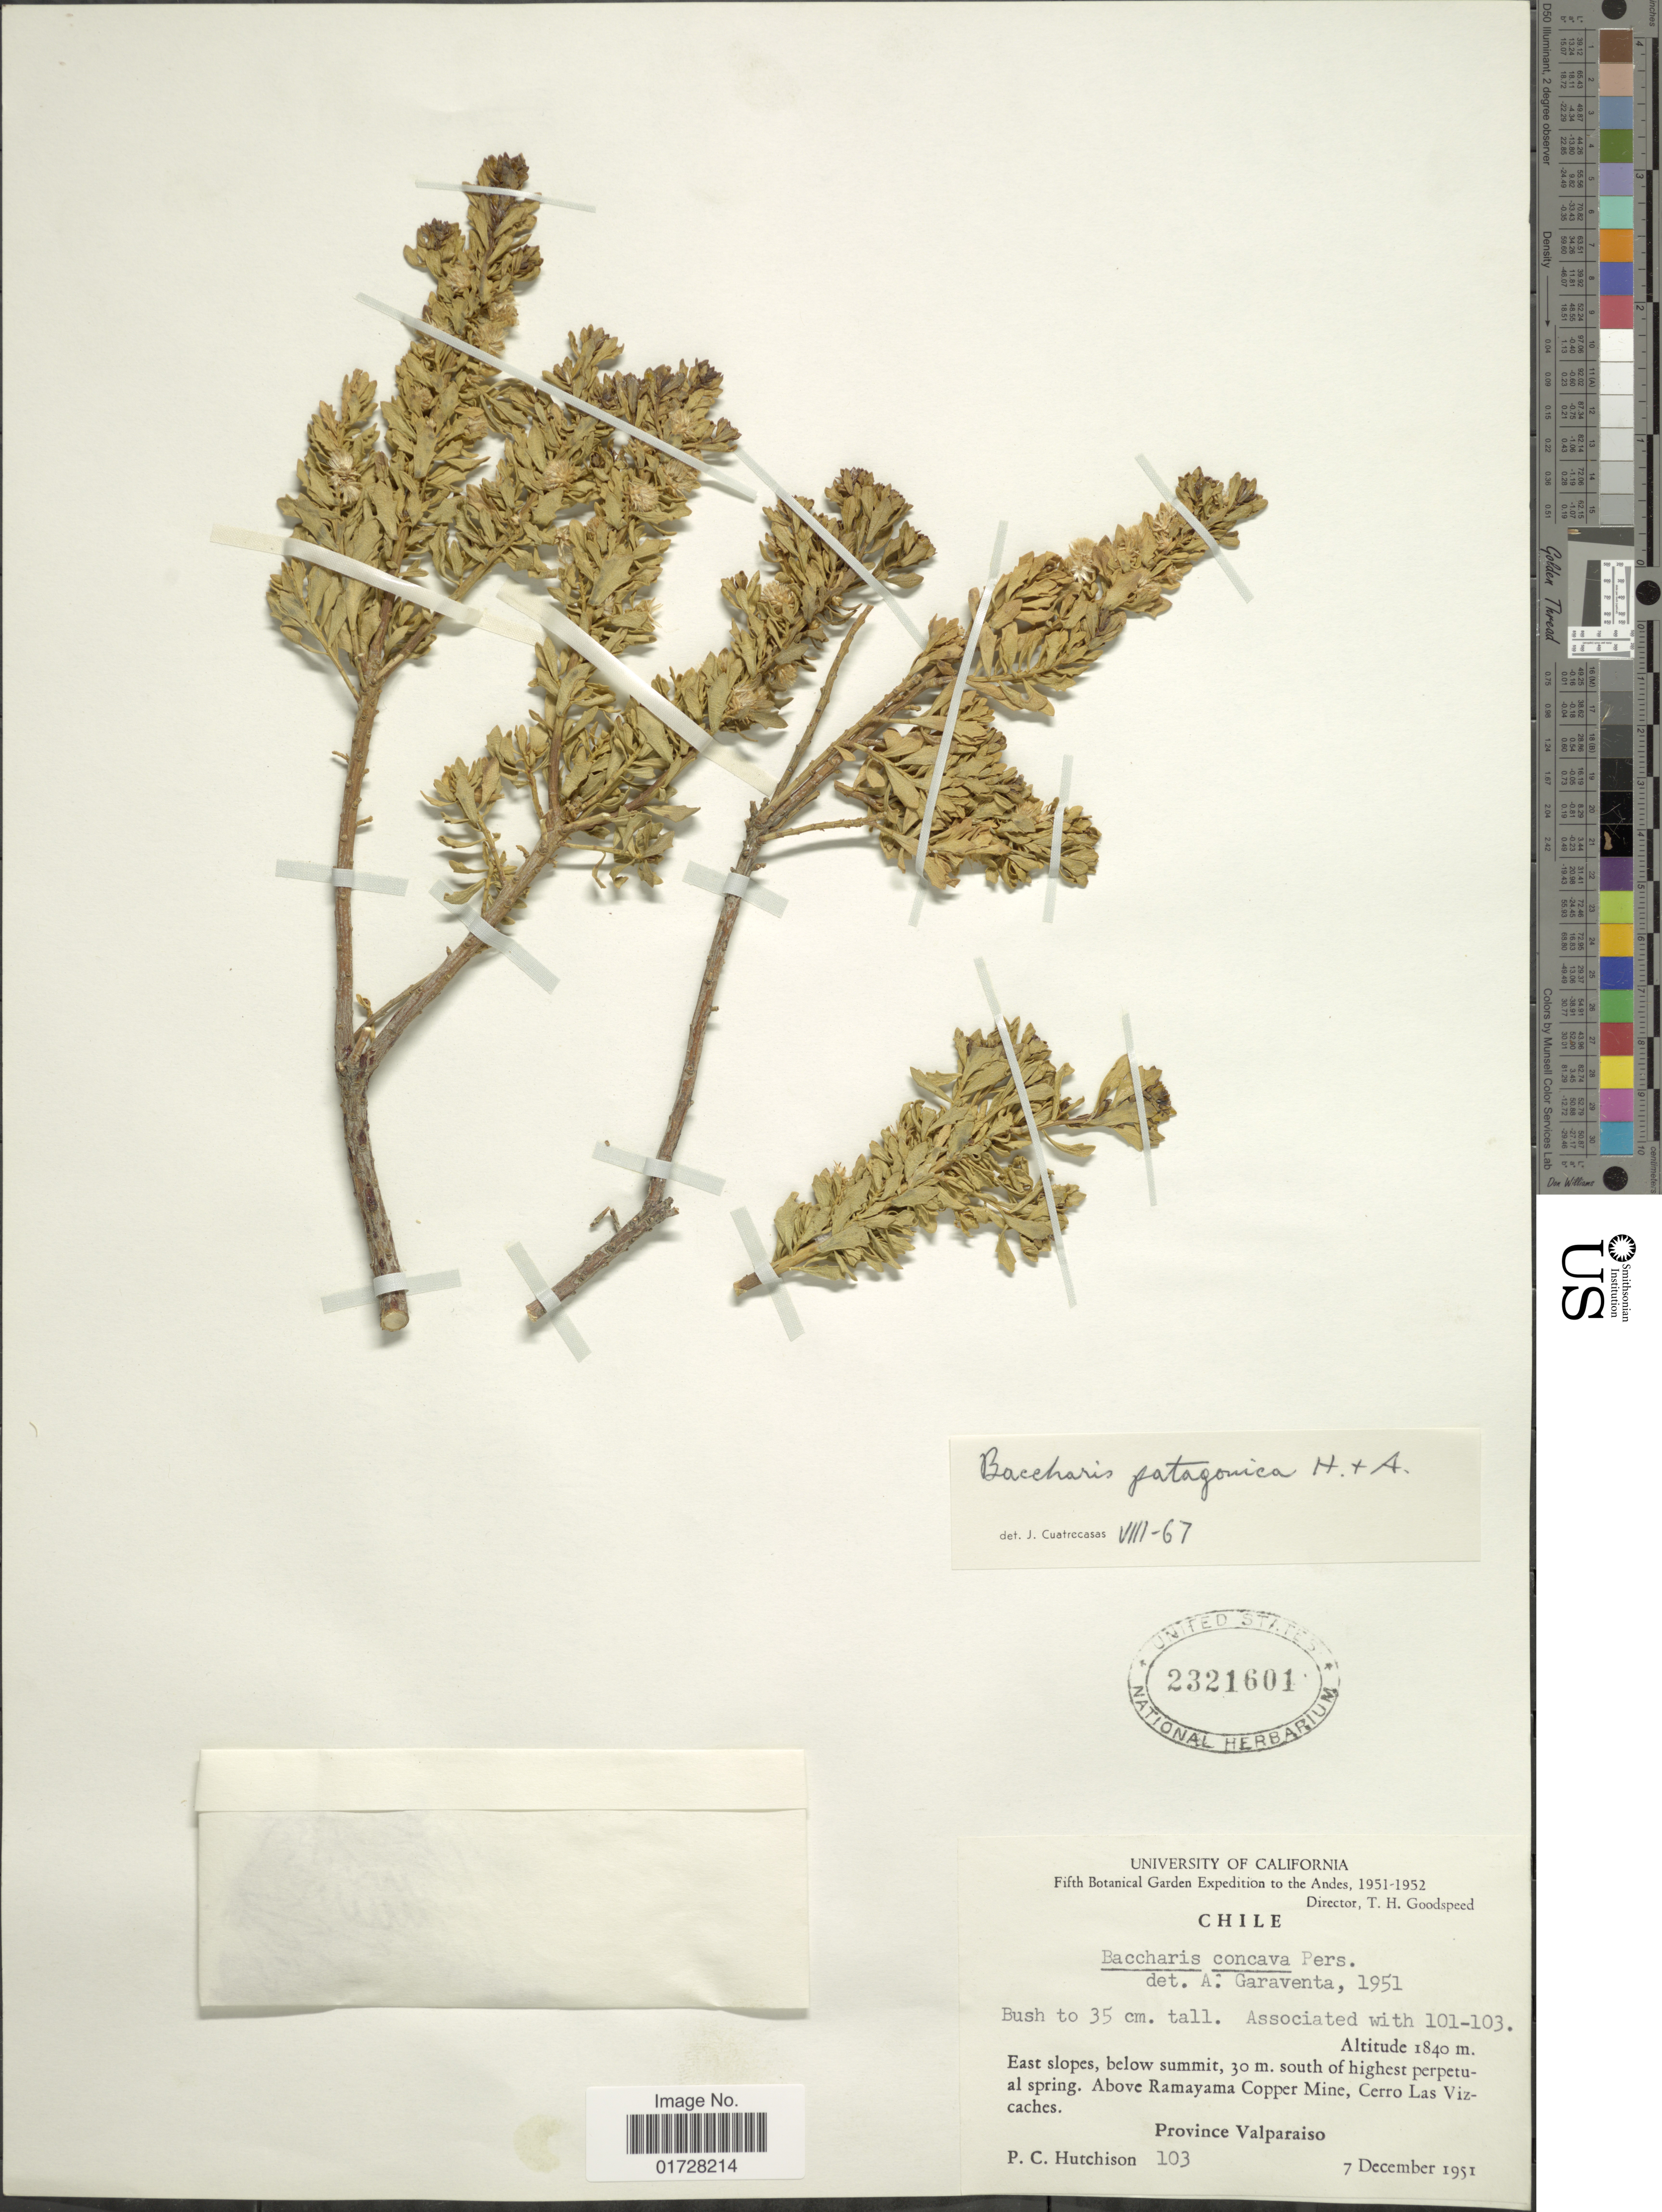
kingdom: Plantae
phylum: Tracheophyta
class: Magnoliopsida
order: Asterales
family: Asteraceae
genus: Baccharis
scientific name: Baccharis patagonica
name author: Hook. & Arn.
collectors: P. C. Hutchison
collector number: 103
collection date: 1951-12-07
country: Chile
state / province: Valparaíso (V)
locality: East slope, below summit, 30 m south of highest perpetual spring, above Ramayama Copper Mine, Cerro Las Vizcaches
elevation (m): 1840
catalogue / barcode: US 2321601